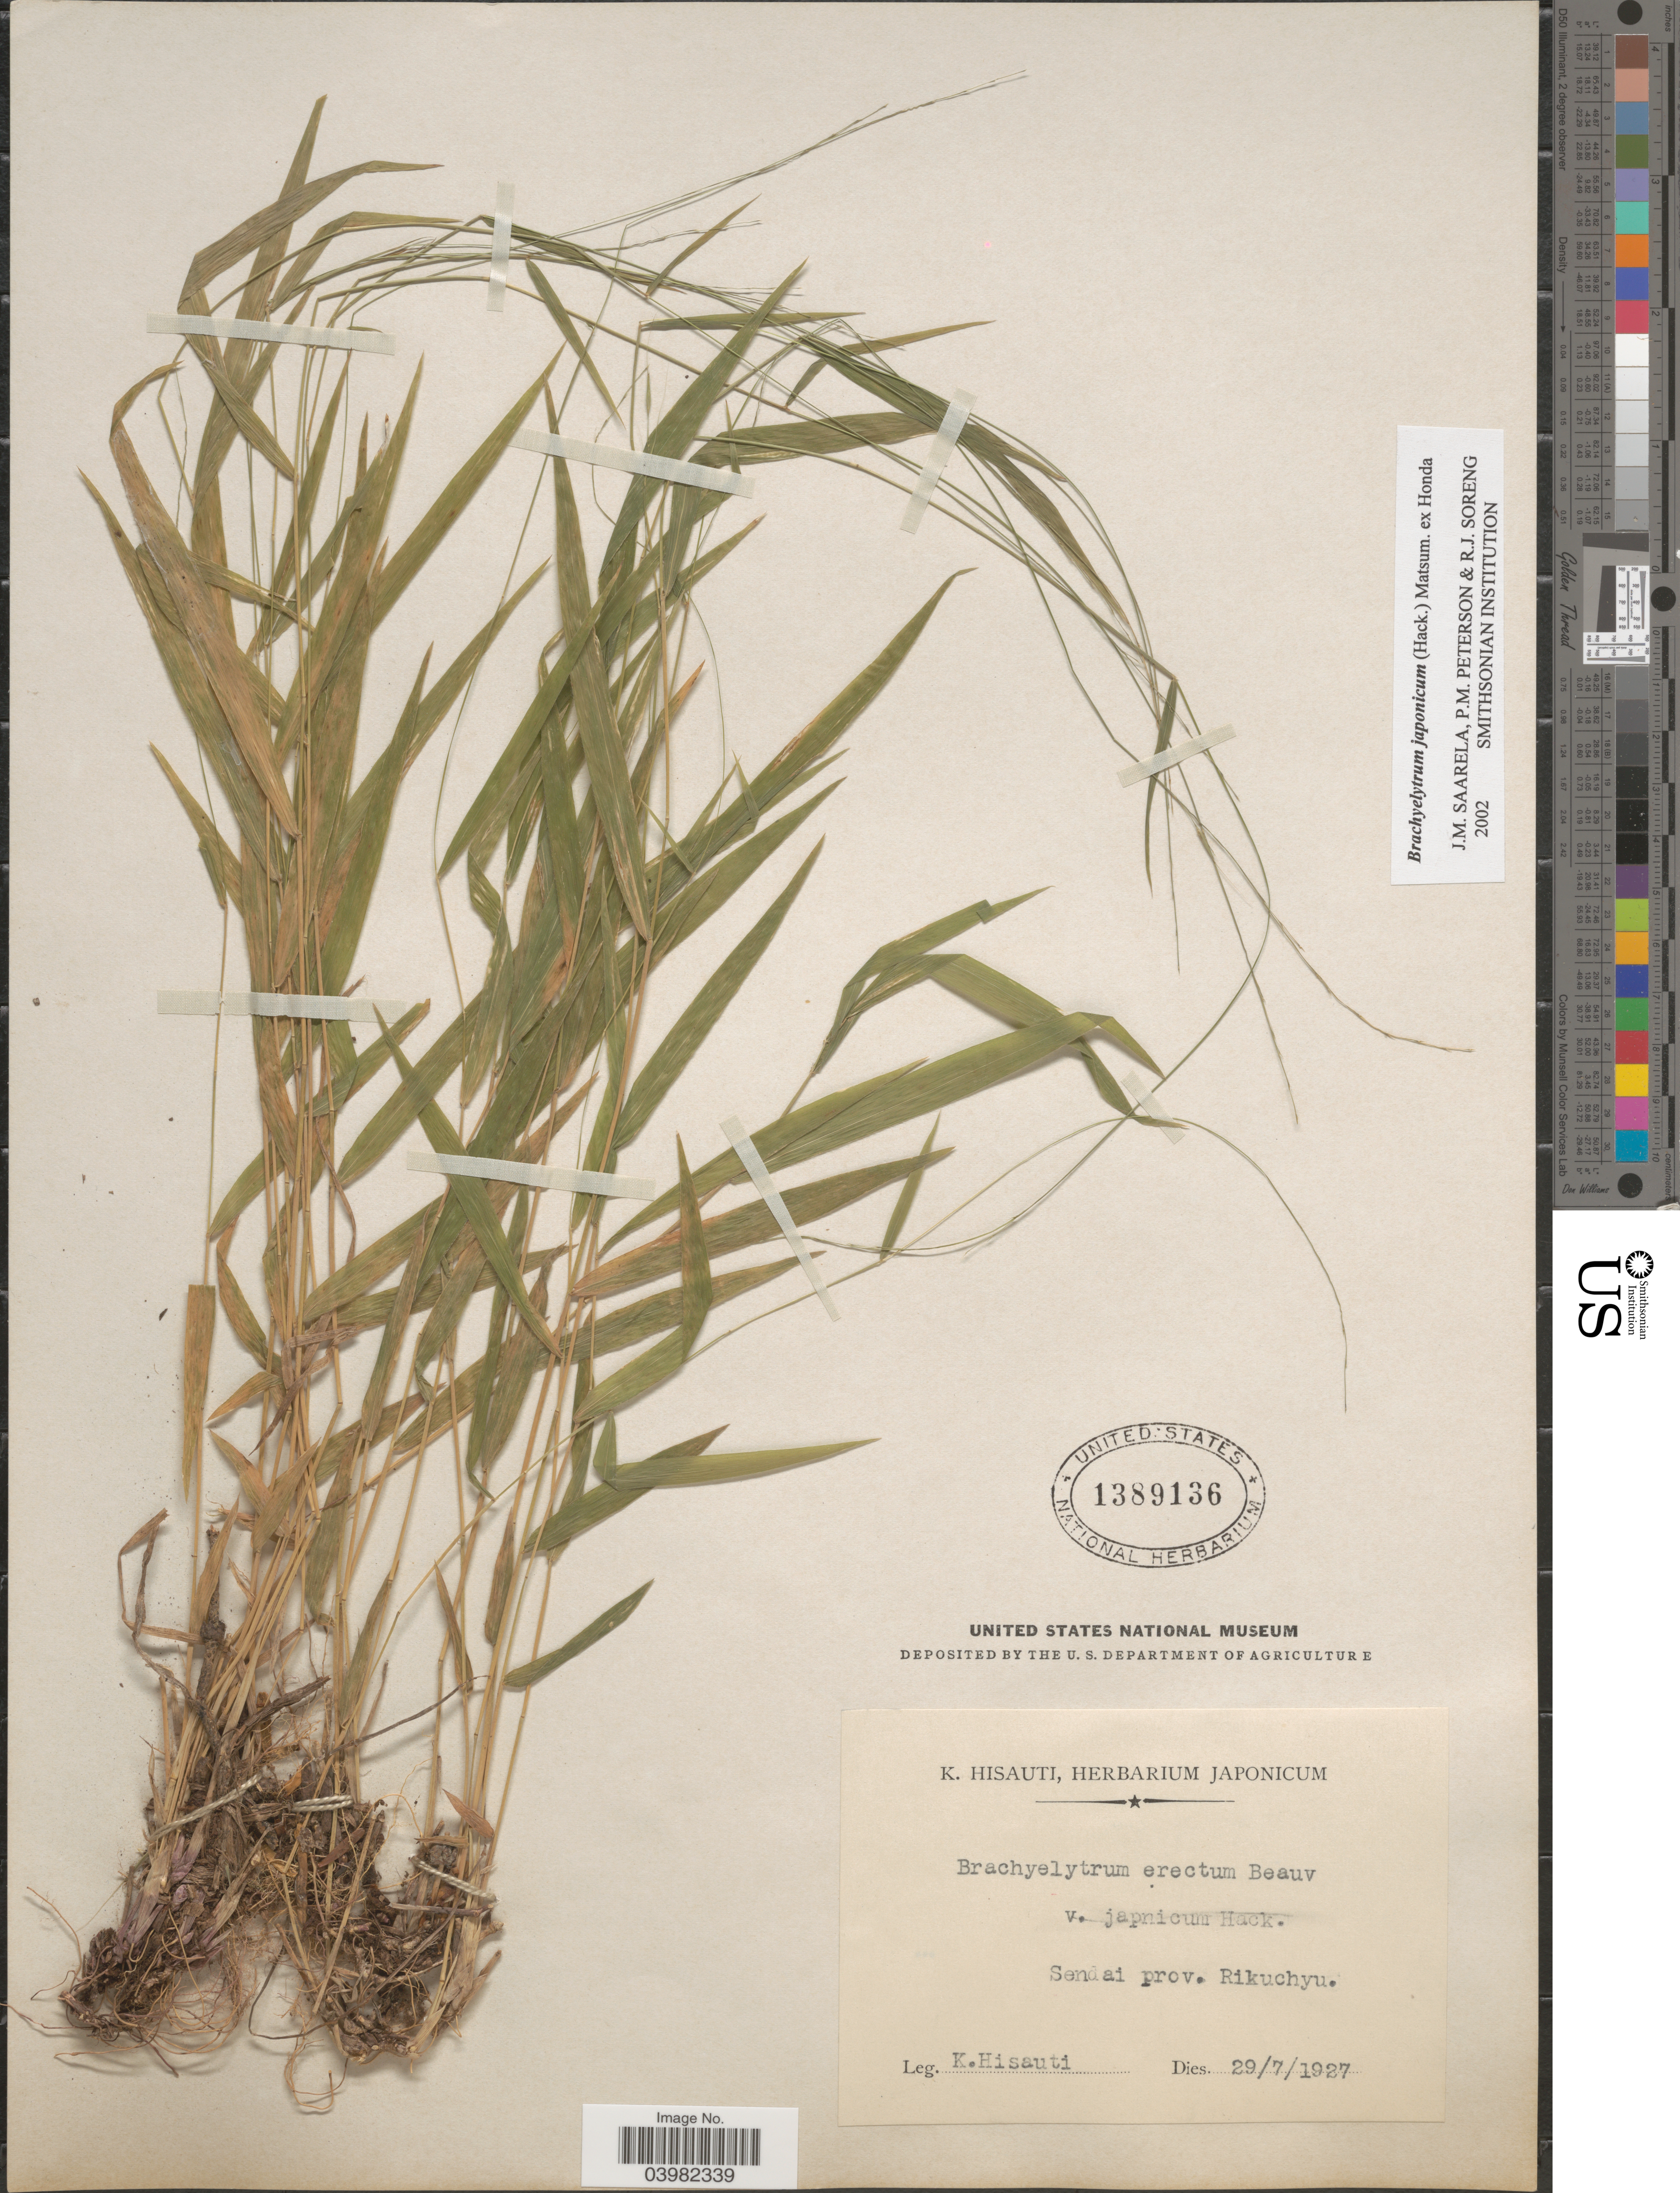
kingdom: Plantae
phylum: Tracheophyta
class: Liliopsida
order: Poales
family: Poaceae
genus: Brachyelytrum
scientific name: Brachyelytrum japonicum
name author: (Hack.) Matsum. ex Honda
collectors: K. Hisauti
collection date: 1927-07-29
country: Japan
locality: Sendai prov. Rikuchyu.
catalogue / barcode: US 1389136